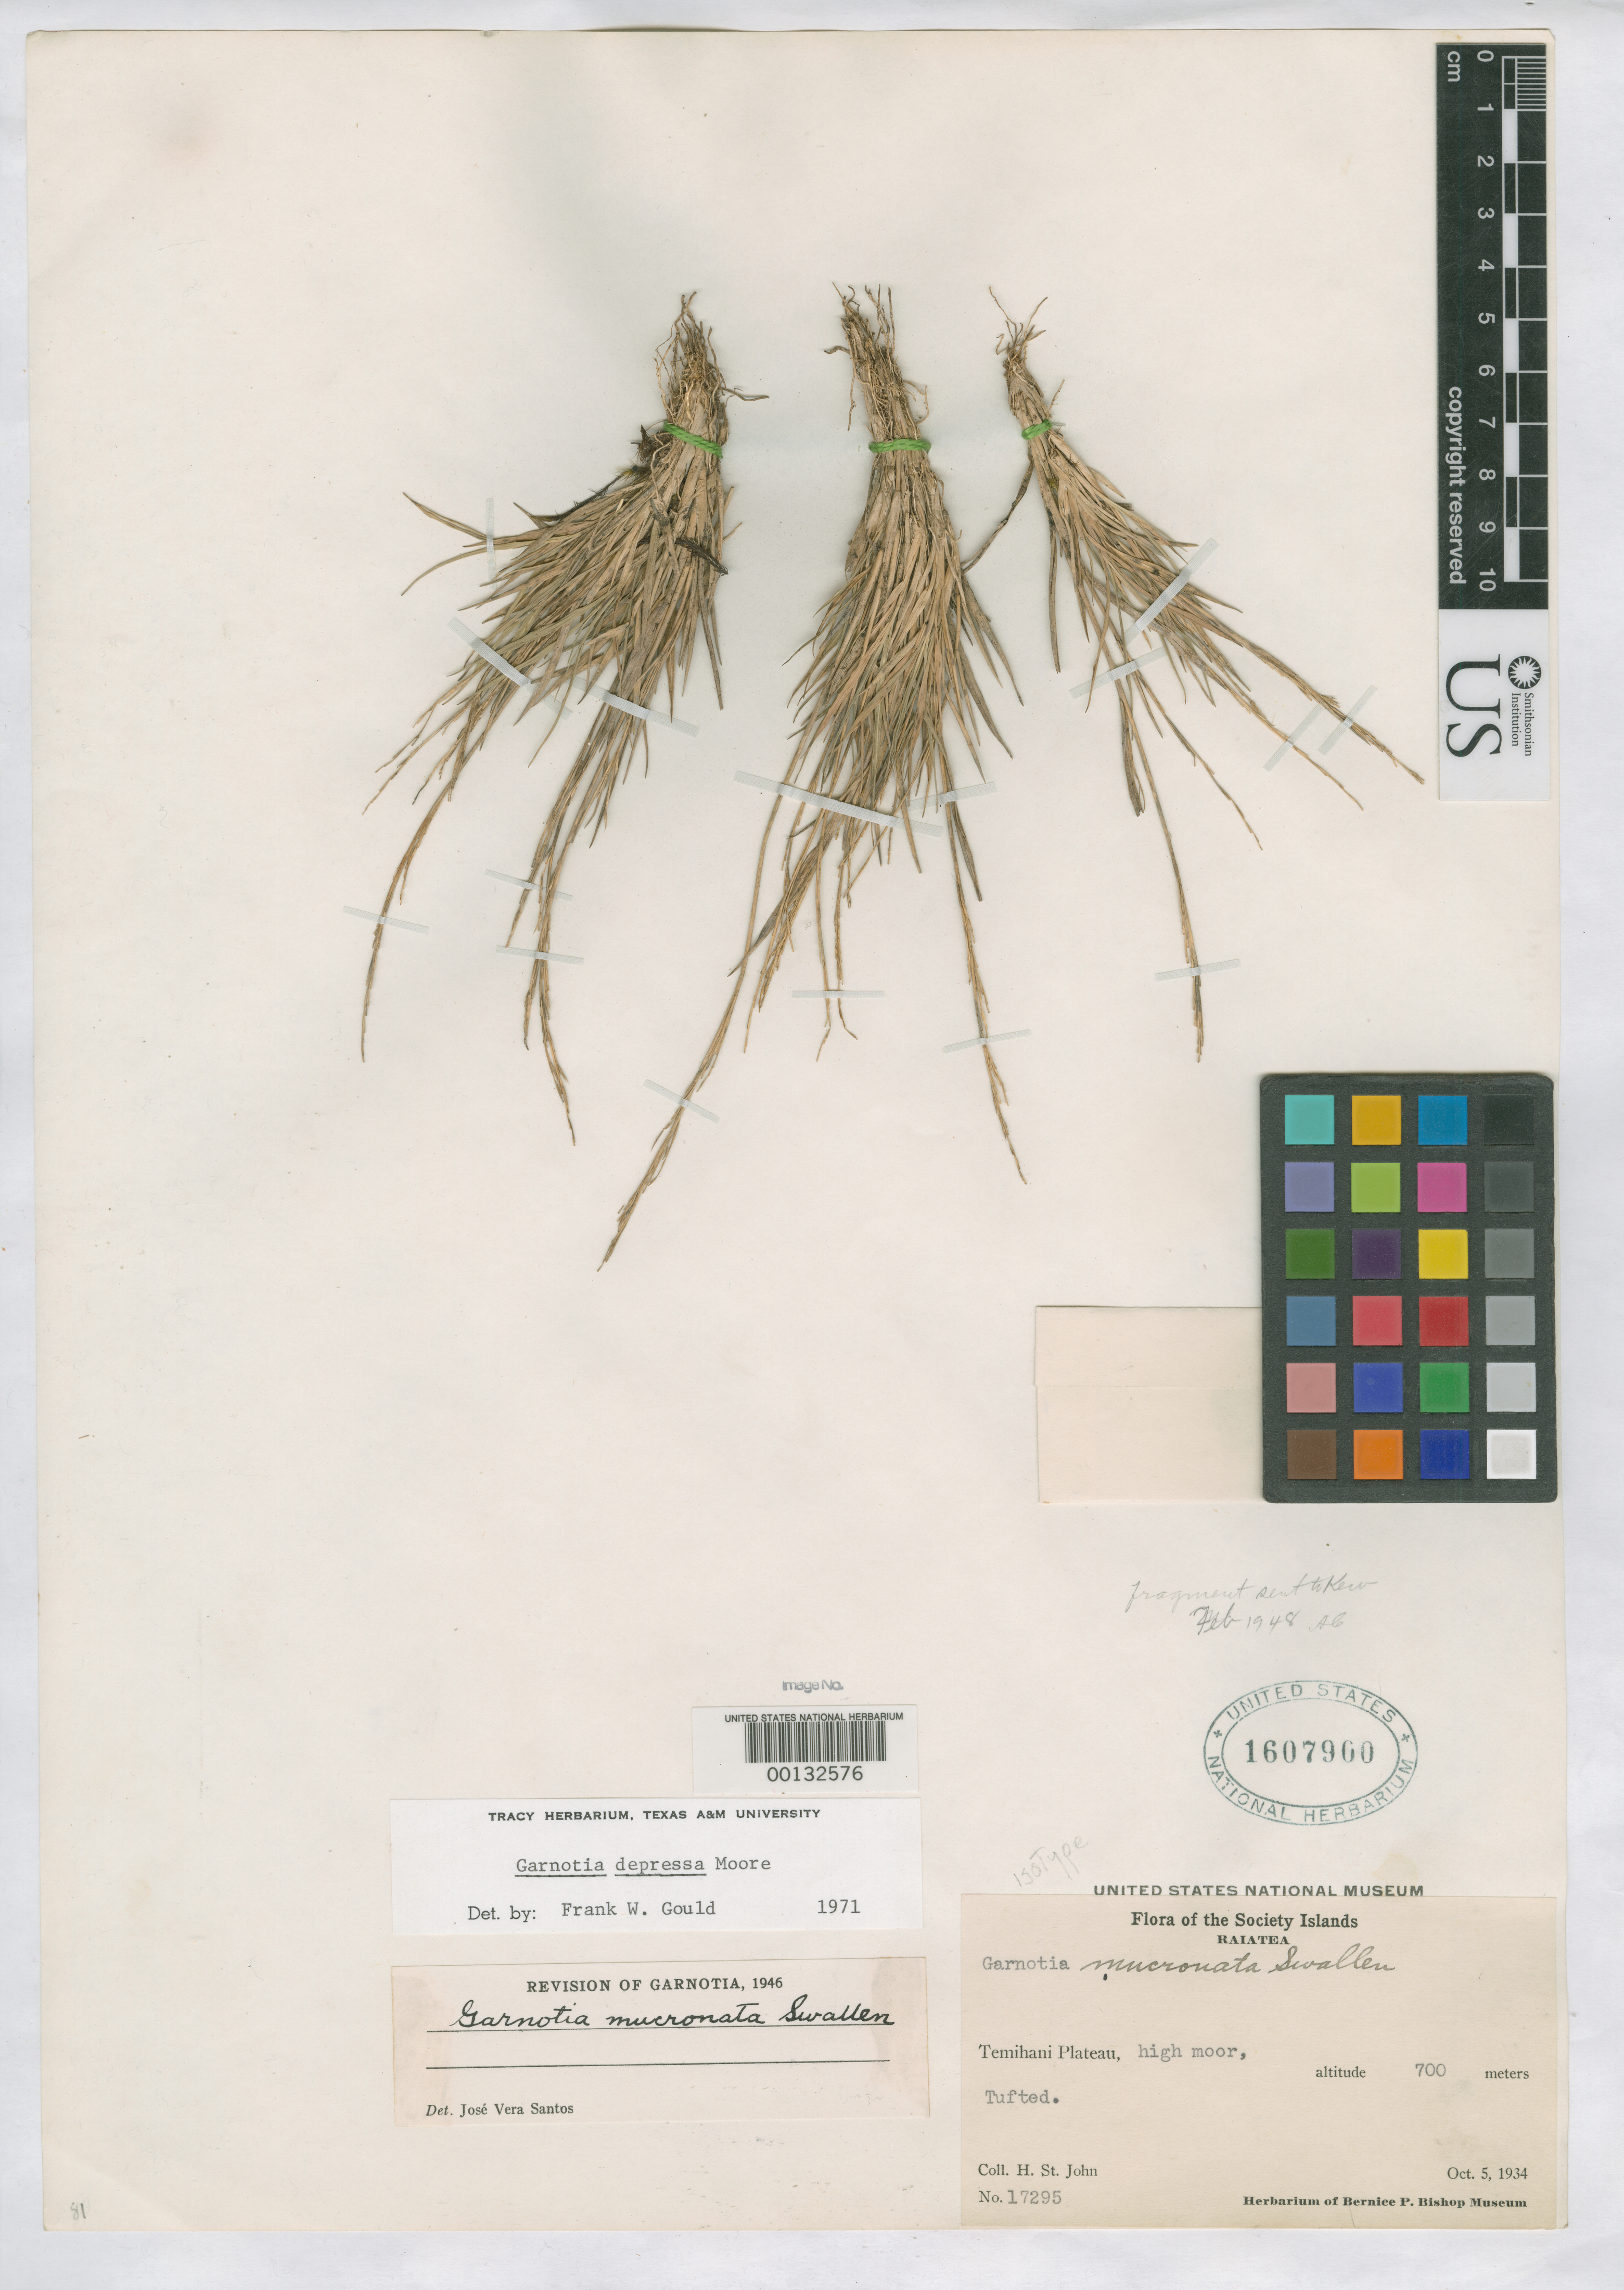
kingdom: Plantae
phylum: Tracheophyta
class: Liliopsida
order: Poales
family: Poaceae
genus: Garnotia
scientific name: Garnotia mucronata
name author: Swallen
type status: Isotype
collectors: H. St. John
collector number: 17295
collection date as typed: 05 Oct 1934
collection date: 1934-10-05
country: French Polynesia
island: Raiatea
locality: Temihani Plateau. [Society Is.]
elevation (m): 700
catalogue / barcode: US 1607900